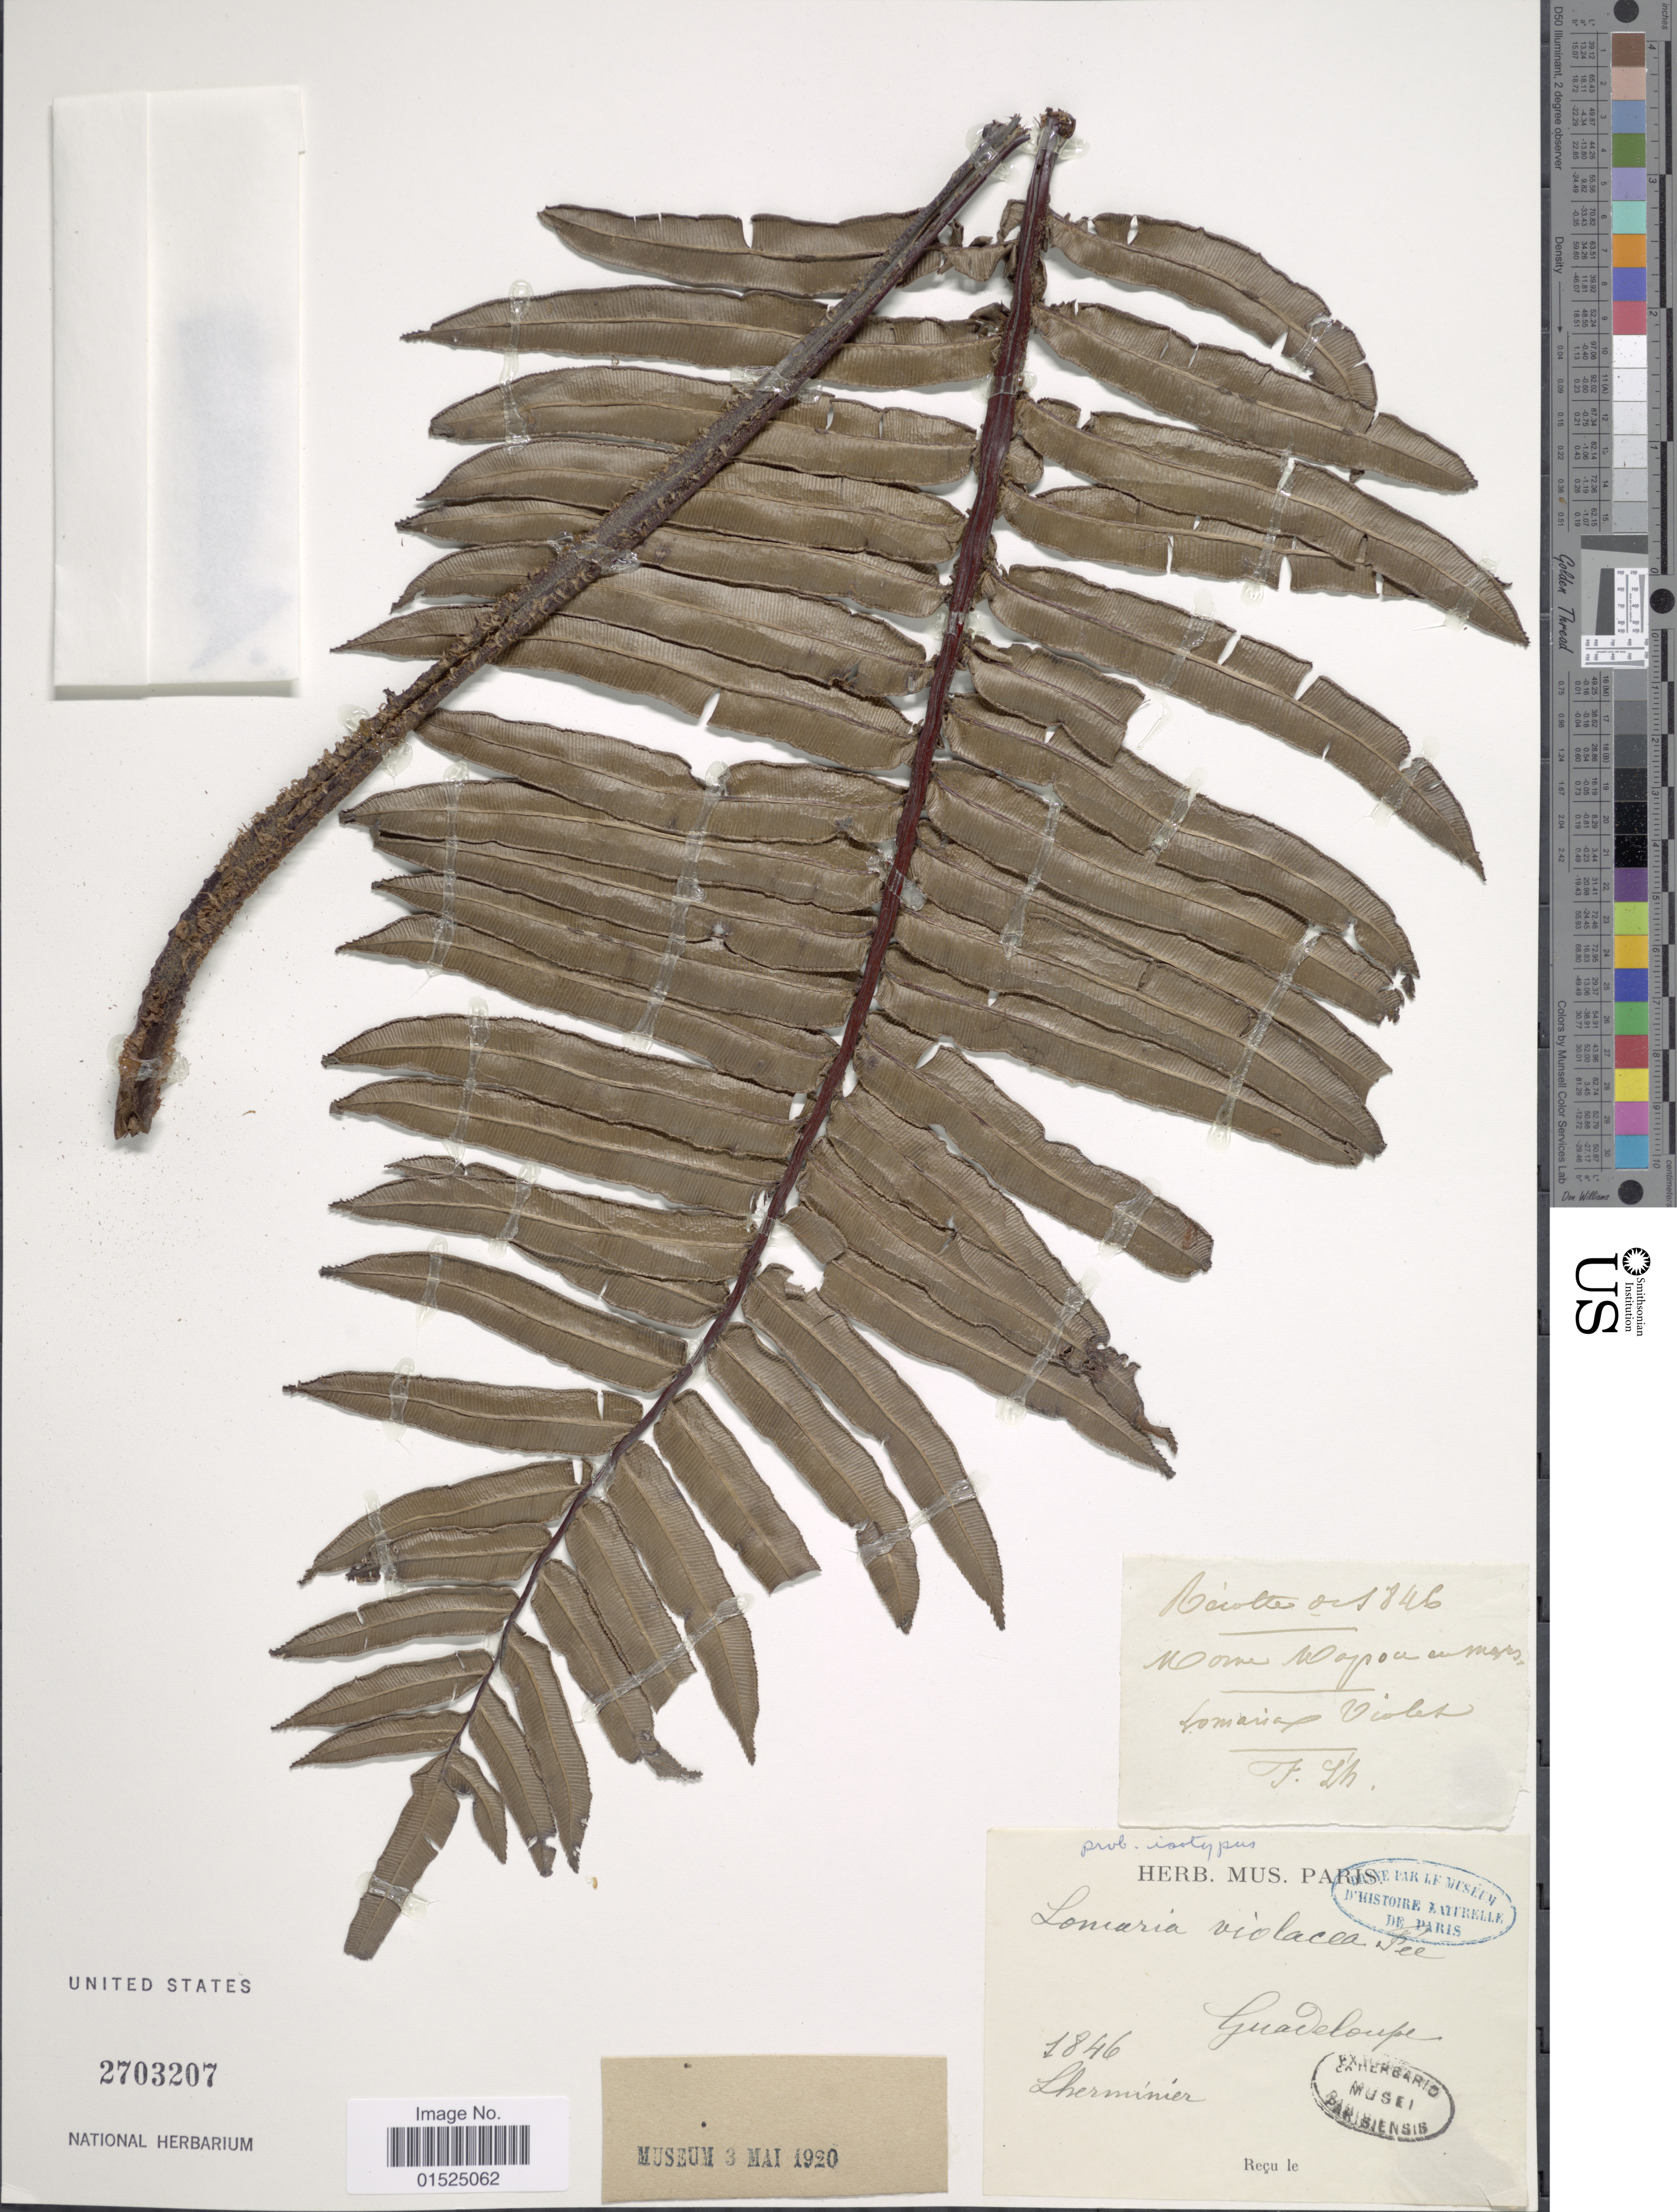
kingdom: Plantae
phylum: Tracheophyta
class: Polypodiopsida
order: Polypodiales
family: Blechnaceae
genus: Blechnum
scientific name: Blechnum violaceum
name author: (Fée) C. Chr.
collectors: F. L'Herminier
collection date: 1846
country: Guadeloupe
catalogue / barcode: US 2703207